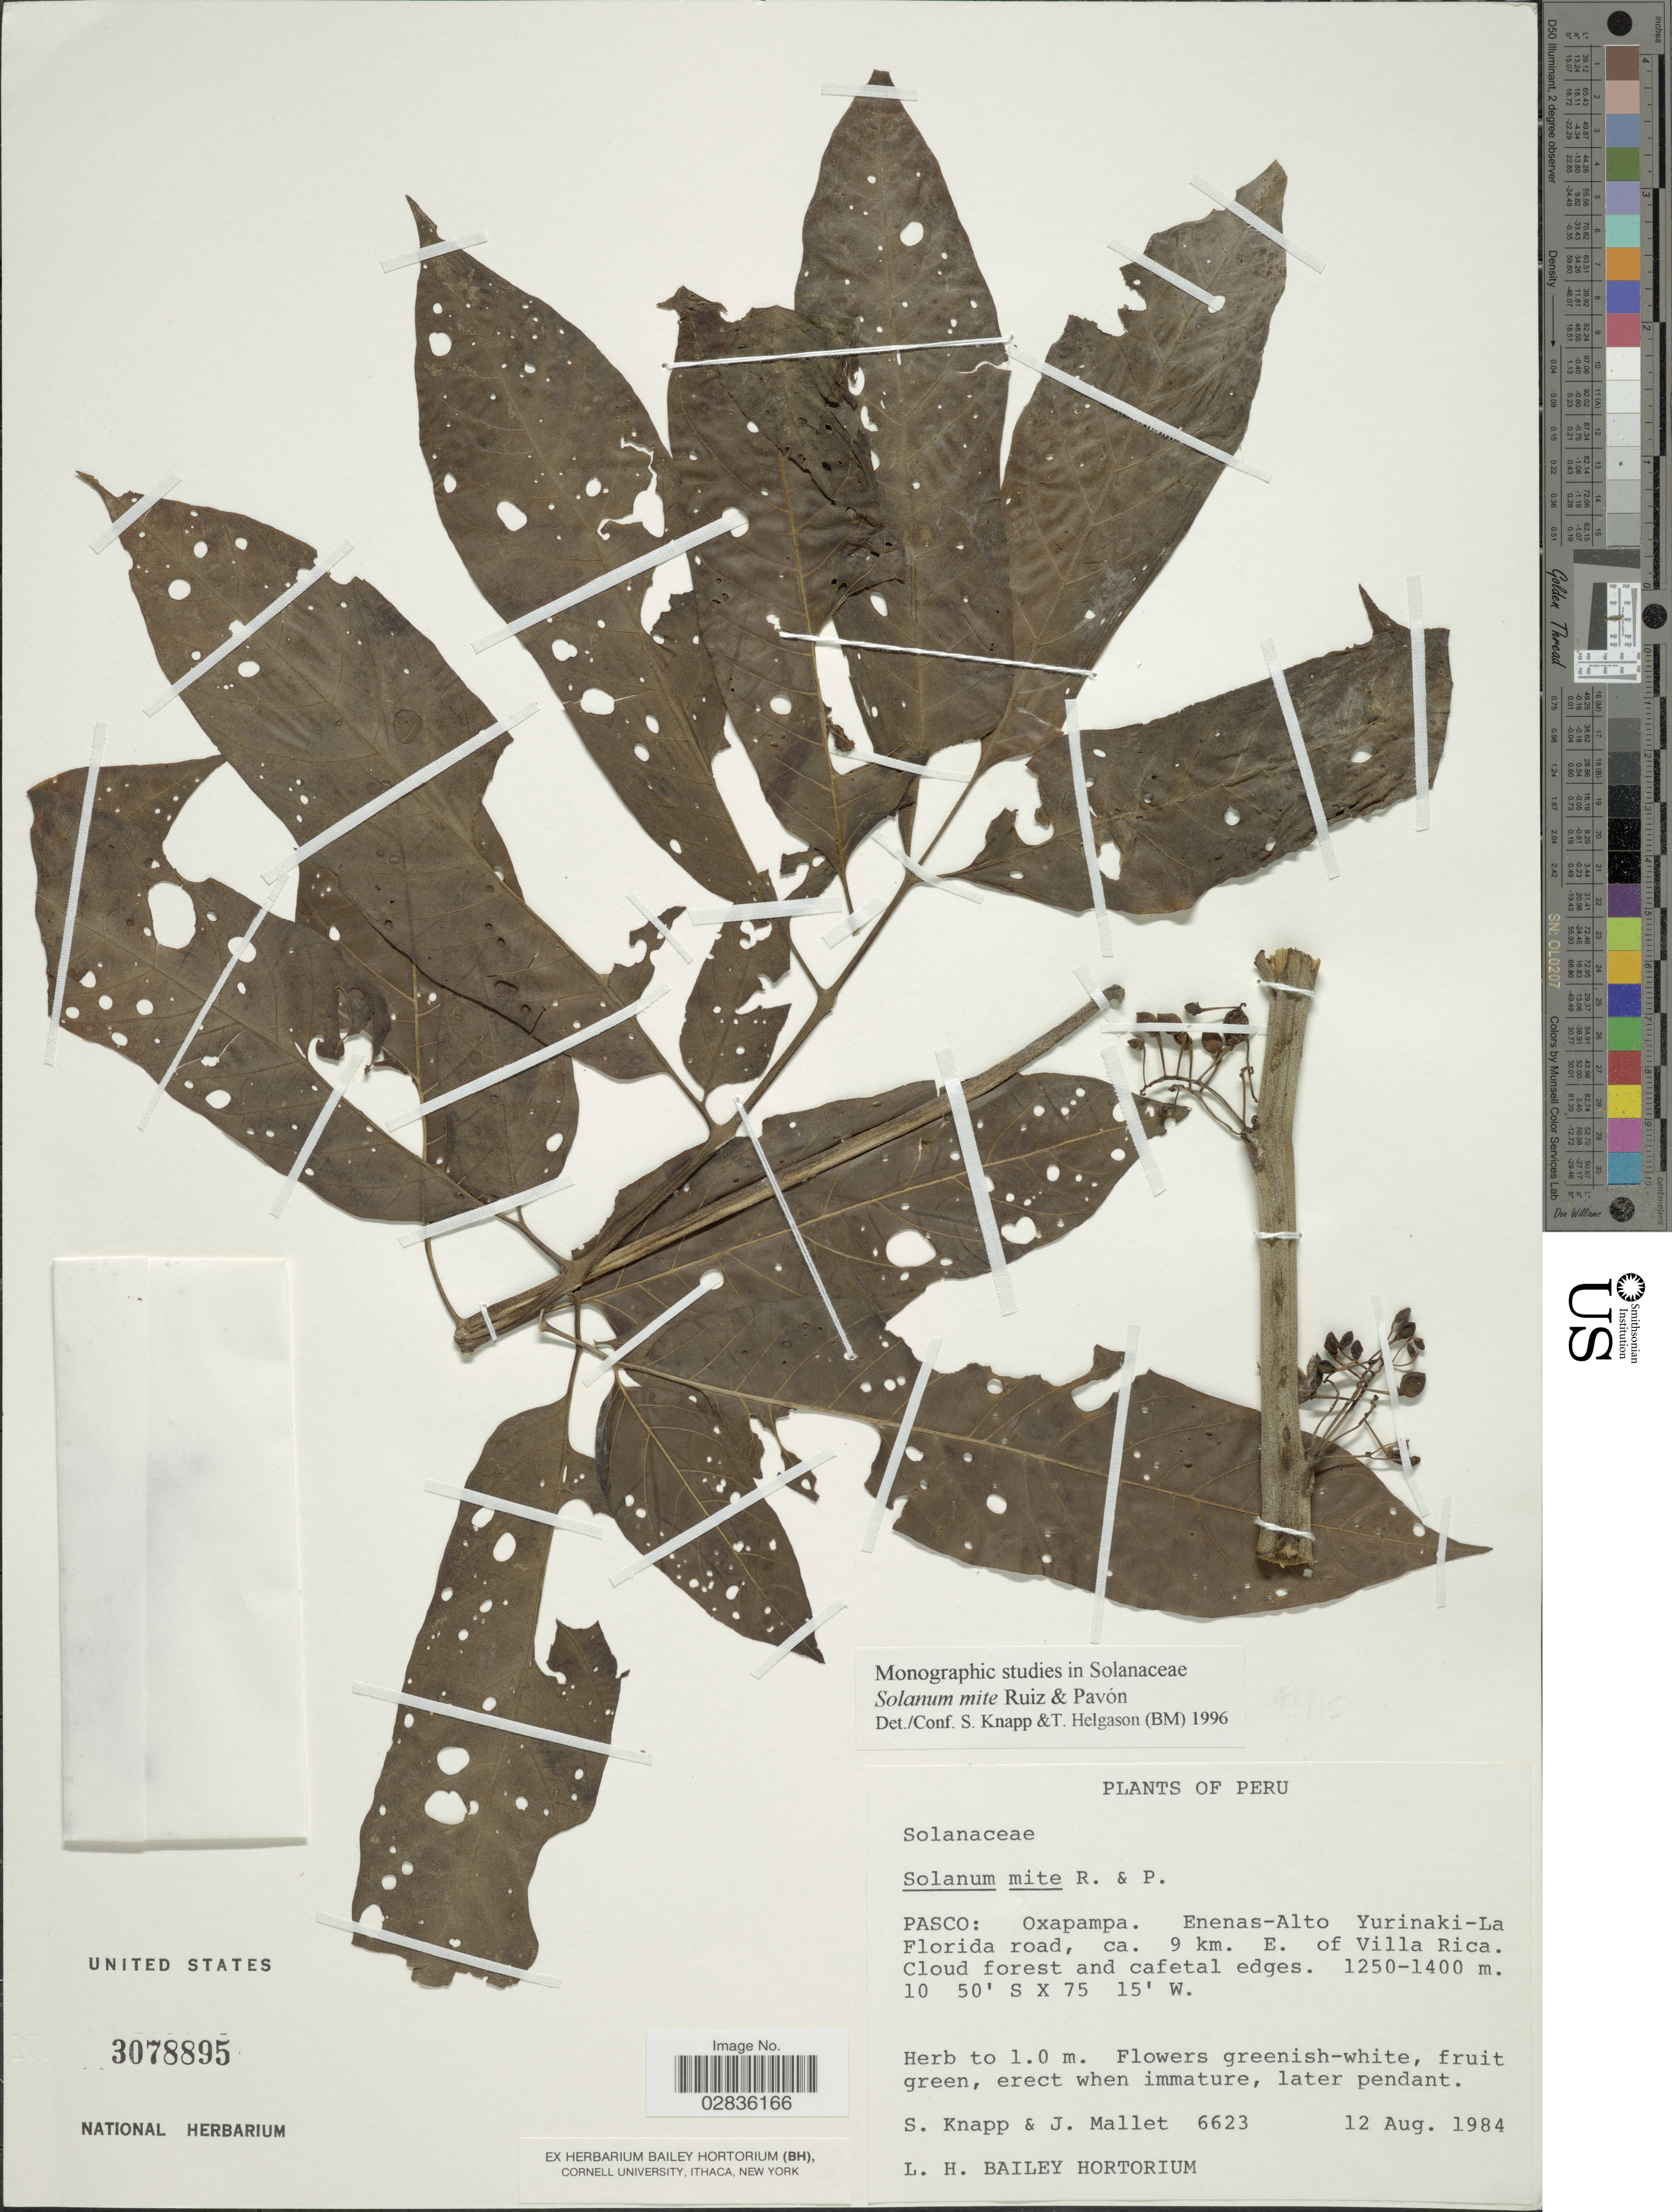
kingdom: Plantae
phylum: Tracheophyta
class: Magnoliopsida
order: Solanales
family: Solanaceae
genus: Solanum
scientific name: Solanum mite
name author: Ruiz & Pav.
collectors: S. Knapp & J. Mallet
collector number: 6623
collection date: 1984-08-12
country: Peru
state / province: Pasco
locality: Oxapampa. Enenas-Alto Yurinaki-La Florida road, ca. 9 km. E. of Villa Rica.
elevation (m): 1250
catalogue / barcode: US 3078895